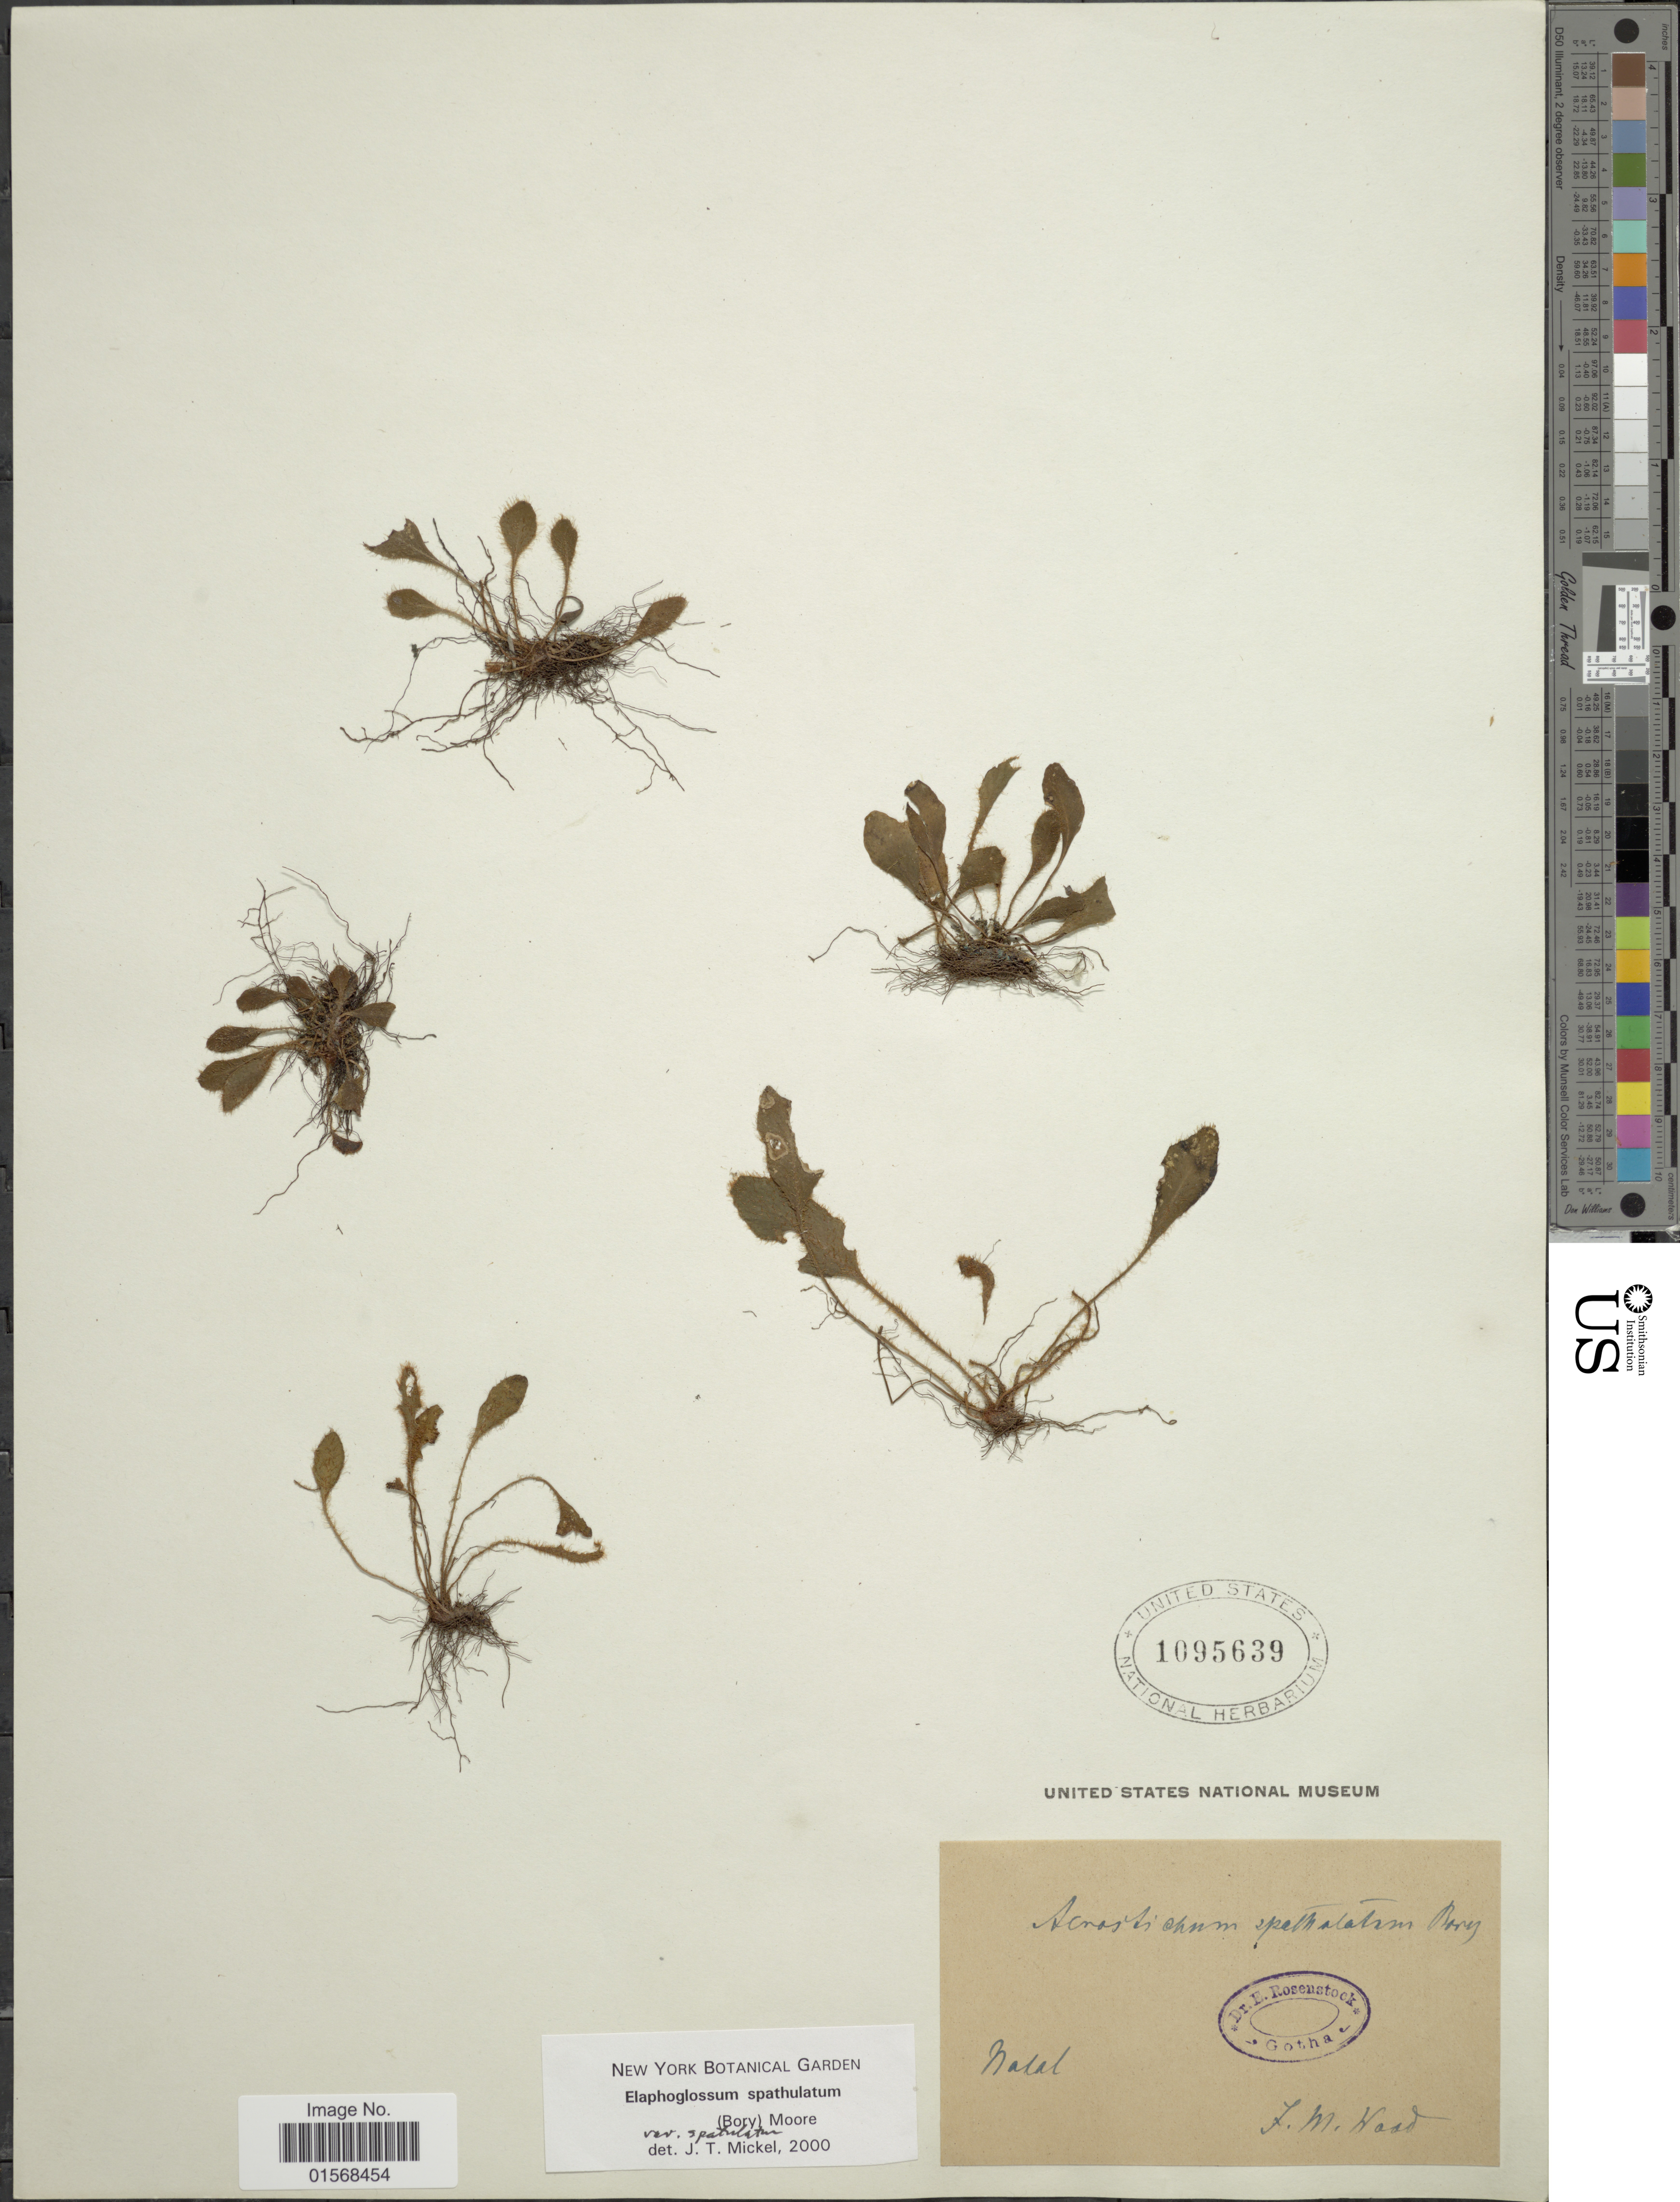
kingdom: Plantae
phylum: Tracheophyta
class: Polypodiopsida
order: Polypodiales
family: Dryopteridaceae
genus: Elaphoglossum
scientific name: Elaphoglossum spathulatum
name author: (Bory) T. Moore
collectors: F. Wood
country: South Africa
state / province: KwaZulu-Natal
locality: Natal.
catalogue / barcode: US 1095639